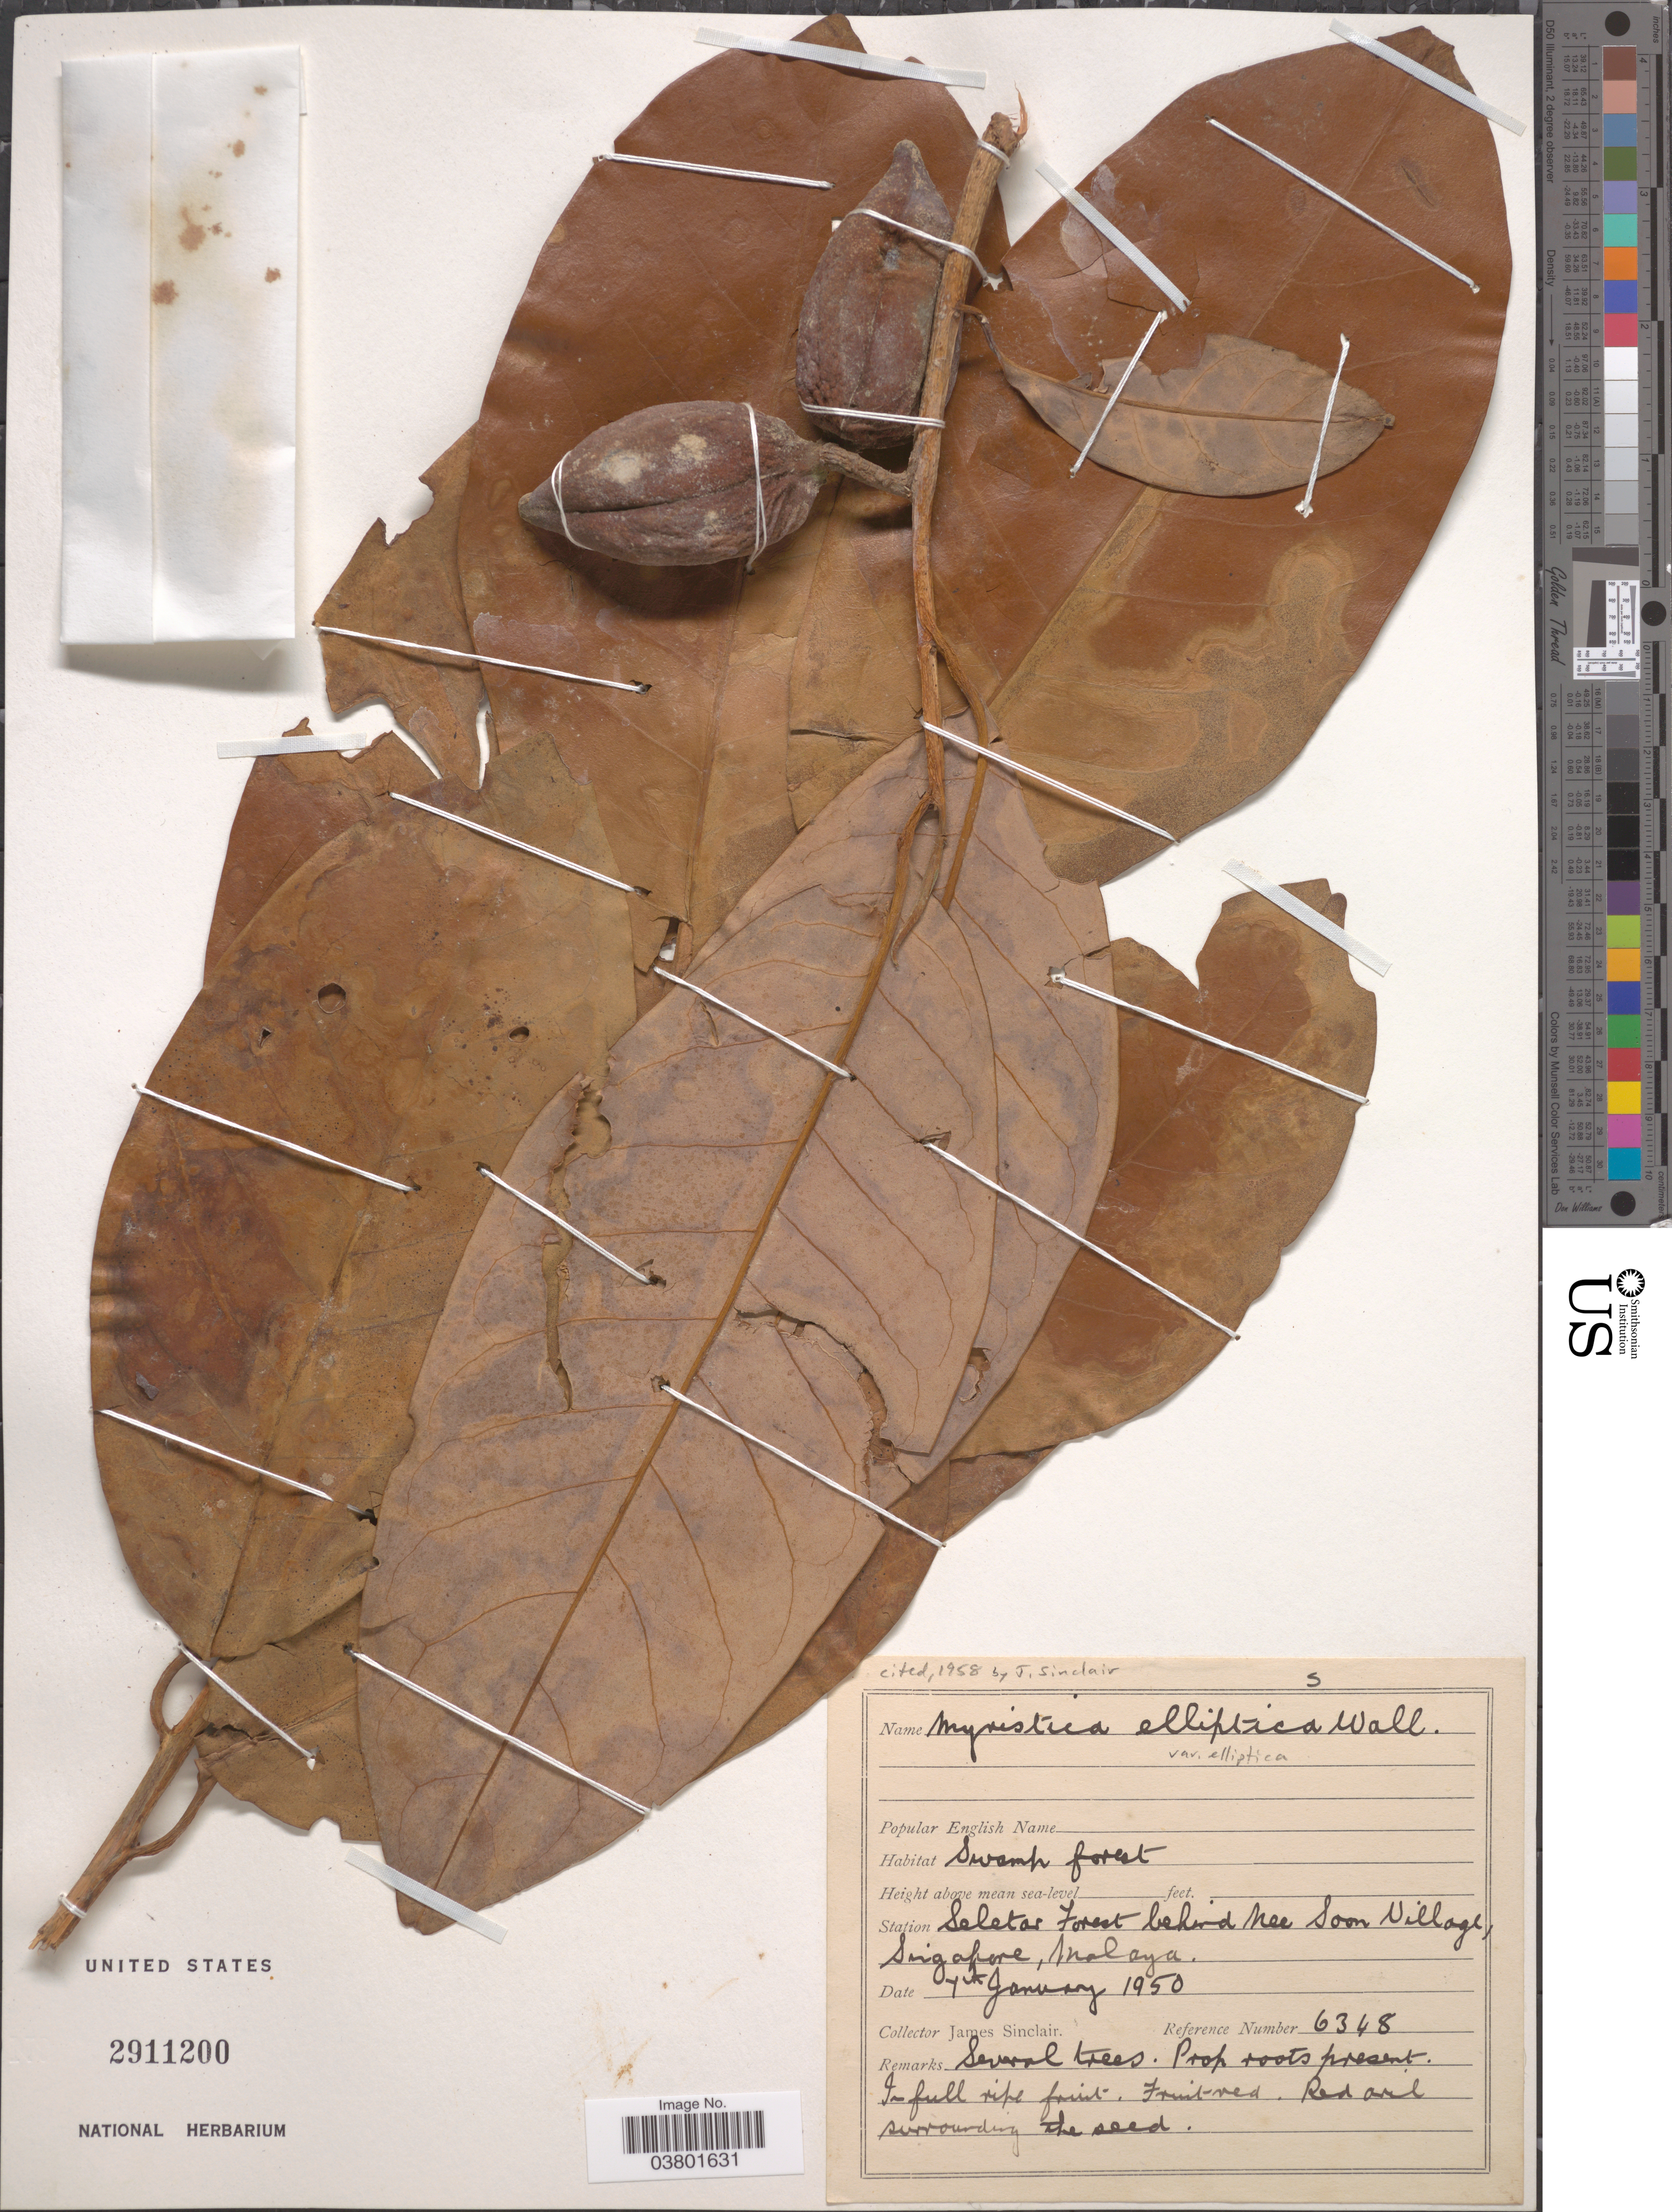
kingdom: Plantae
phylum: Tracheophyta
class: Magnoliopsida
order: Magnoliales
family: Myristicaceae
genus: Myristica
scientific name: Myristica elliptica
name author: Wall.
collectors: J. Sinclair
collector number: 6348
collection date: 1950-01-07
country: Singapore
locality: Station Seletas Forest behind Nee Soon Village, Malaya.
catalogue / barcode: US 2911200